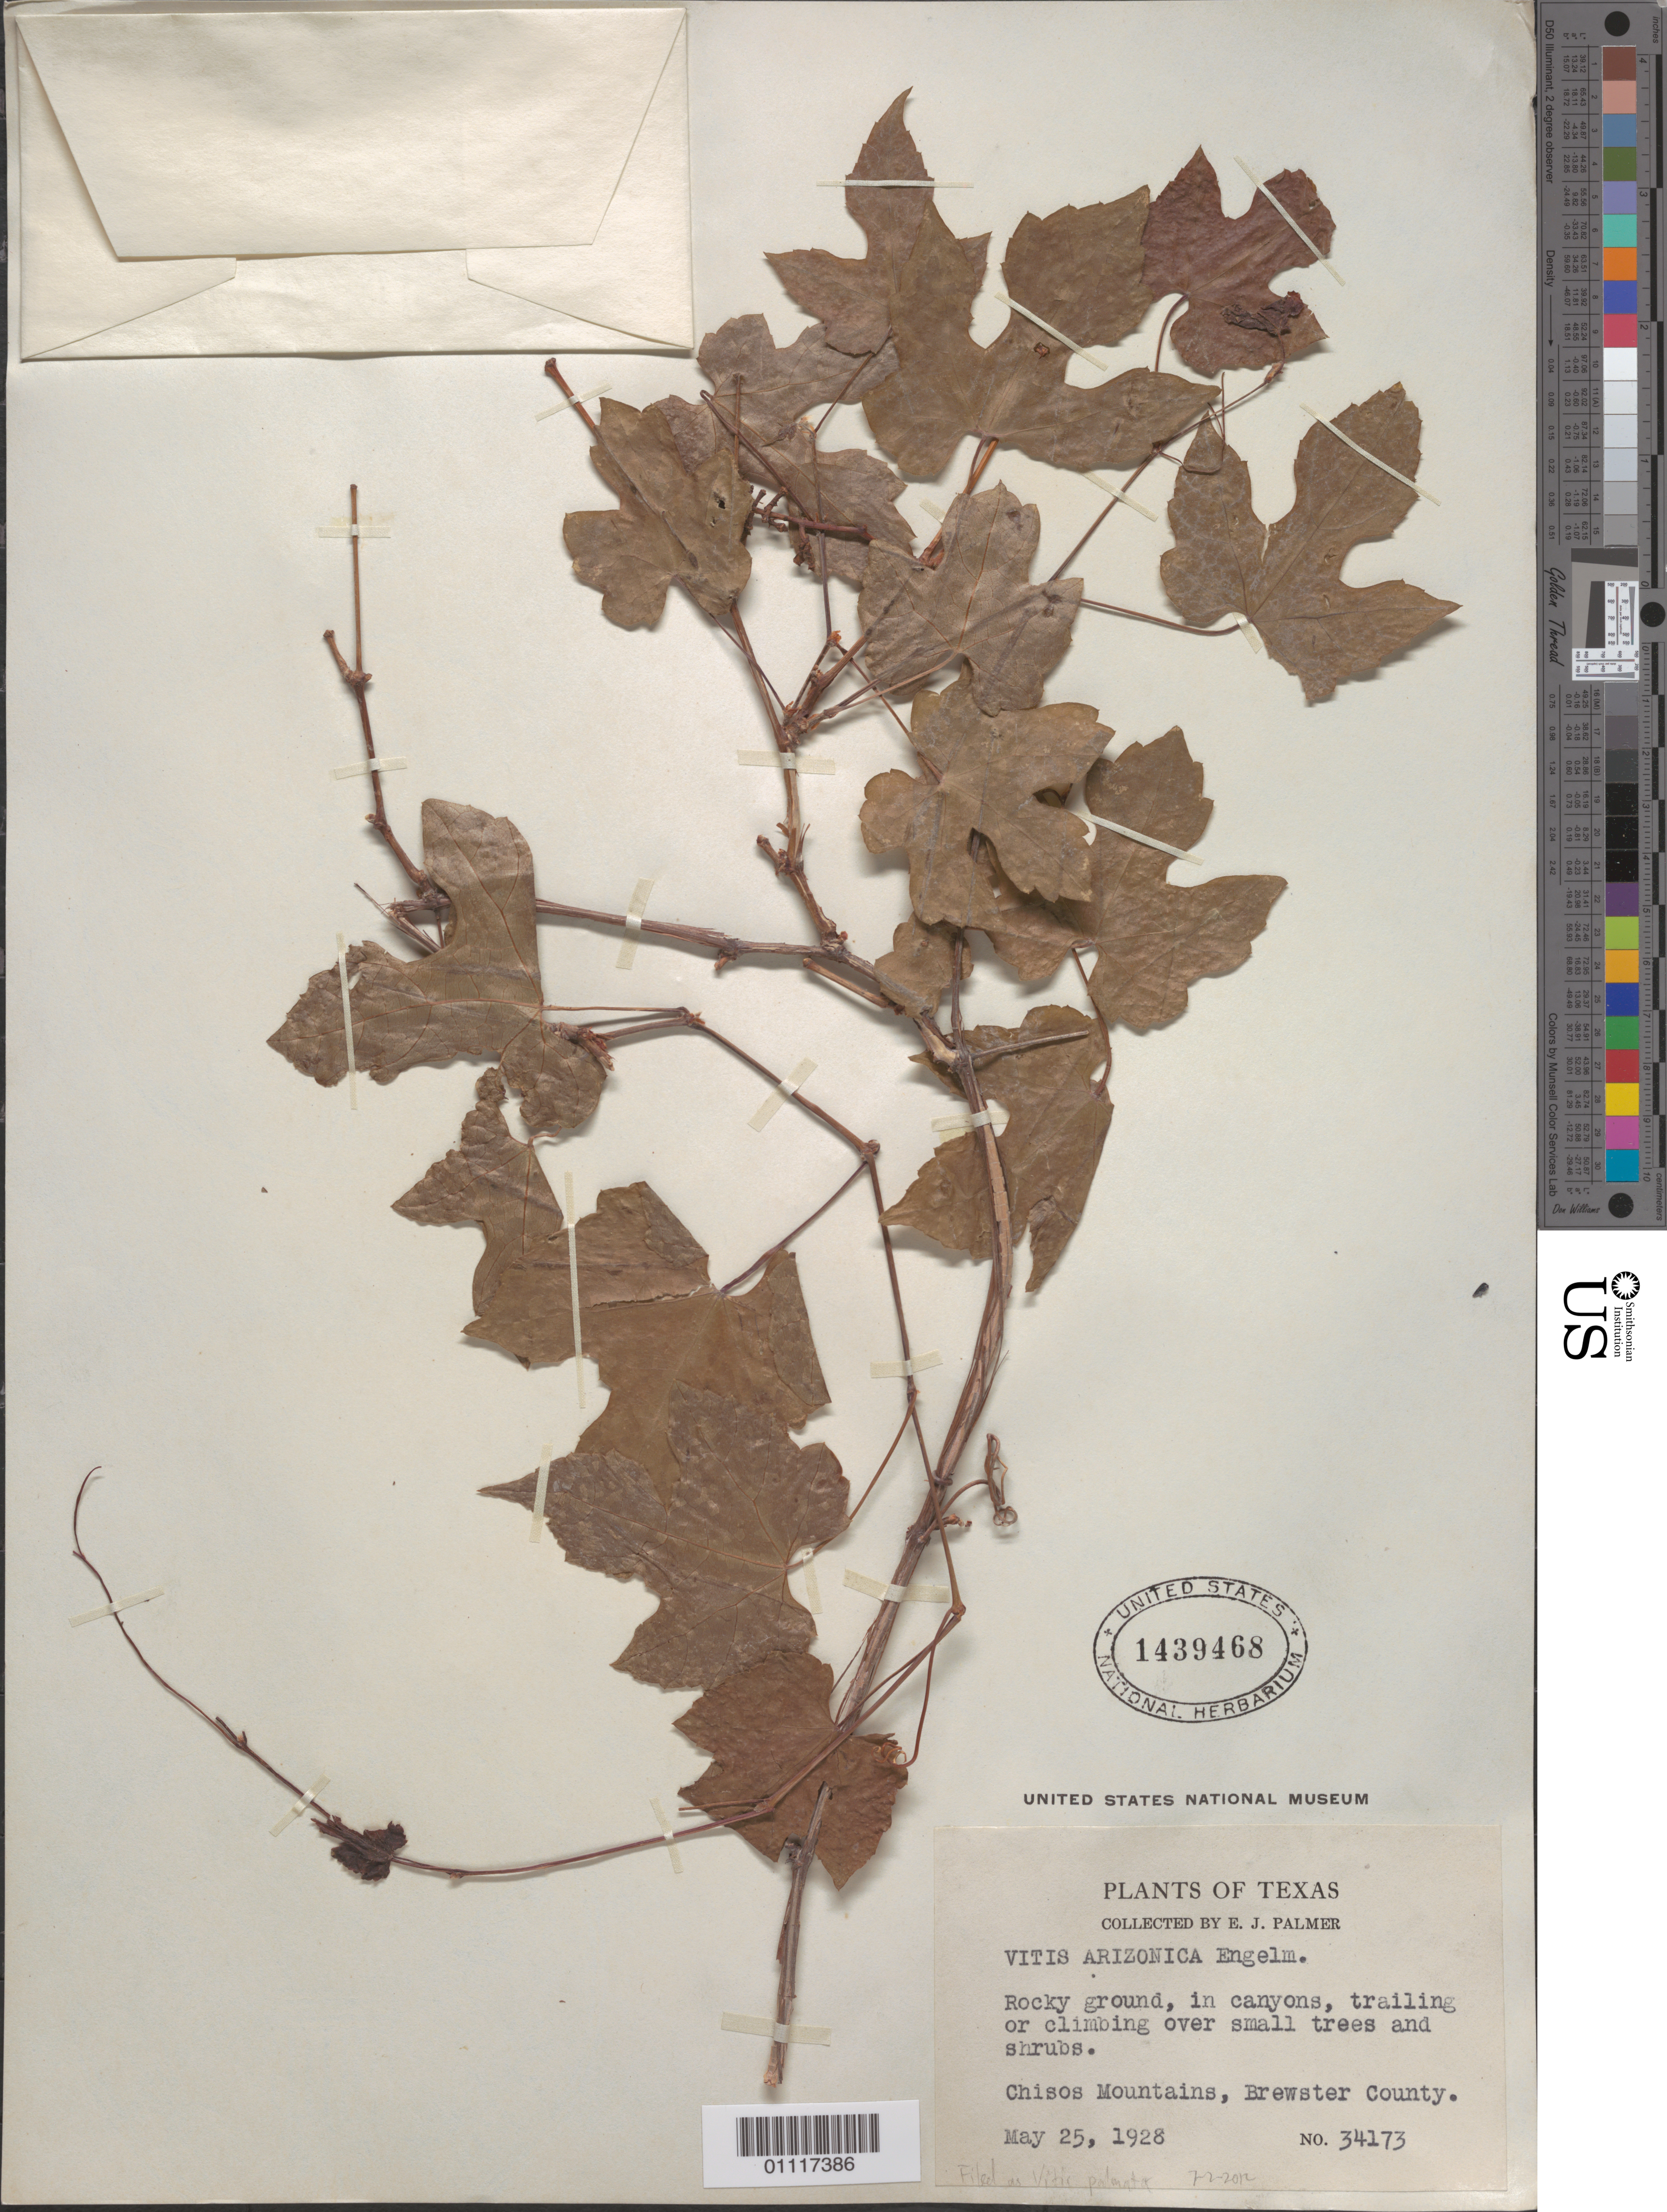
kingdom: Plantae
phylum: Tracheophyta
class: Magnoliopsida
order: Vitales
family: Vitaceae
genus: Vitis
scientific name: Vitis palmata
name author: Vahl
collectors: E. J. Palmer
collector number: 34173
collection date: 1928-05-25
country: United States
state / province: Texas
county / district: Brewster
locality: Chisos Mountains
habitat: rocky ground, in canyons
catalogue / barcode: US 1439468